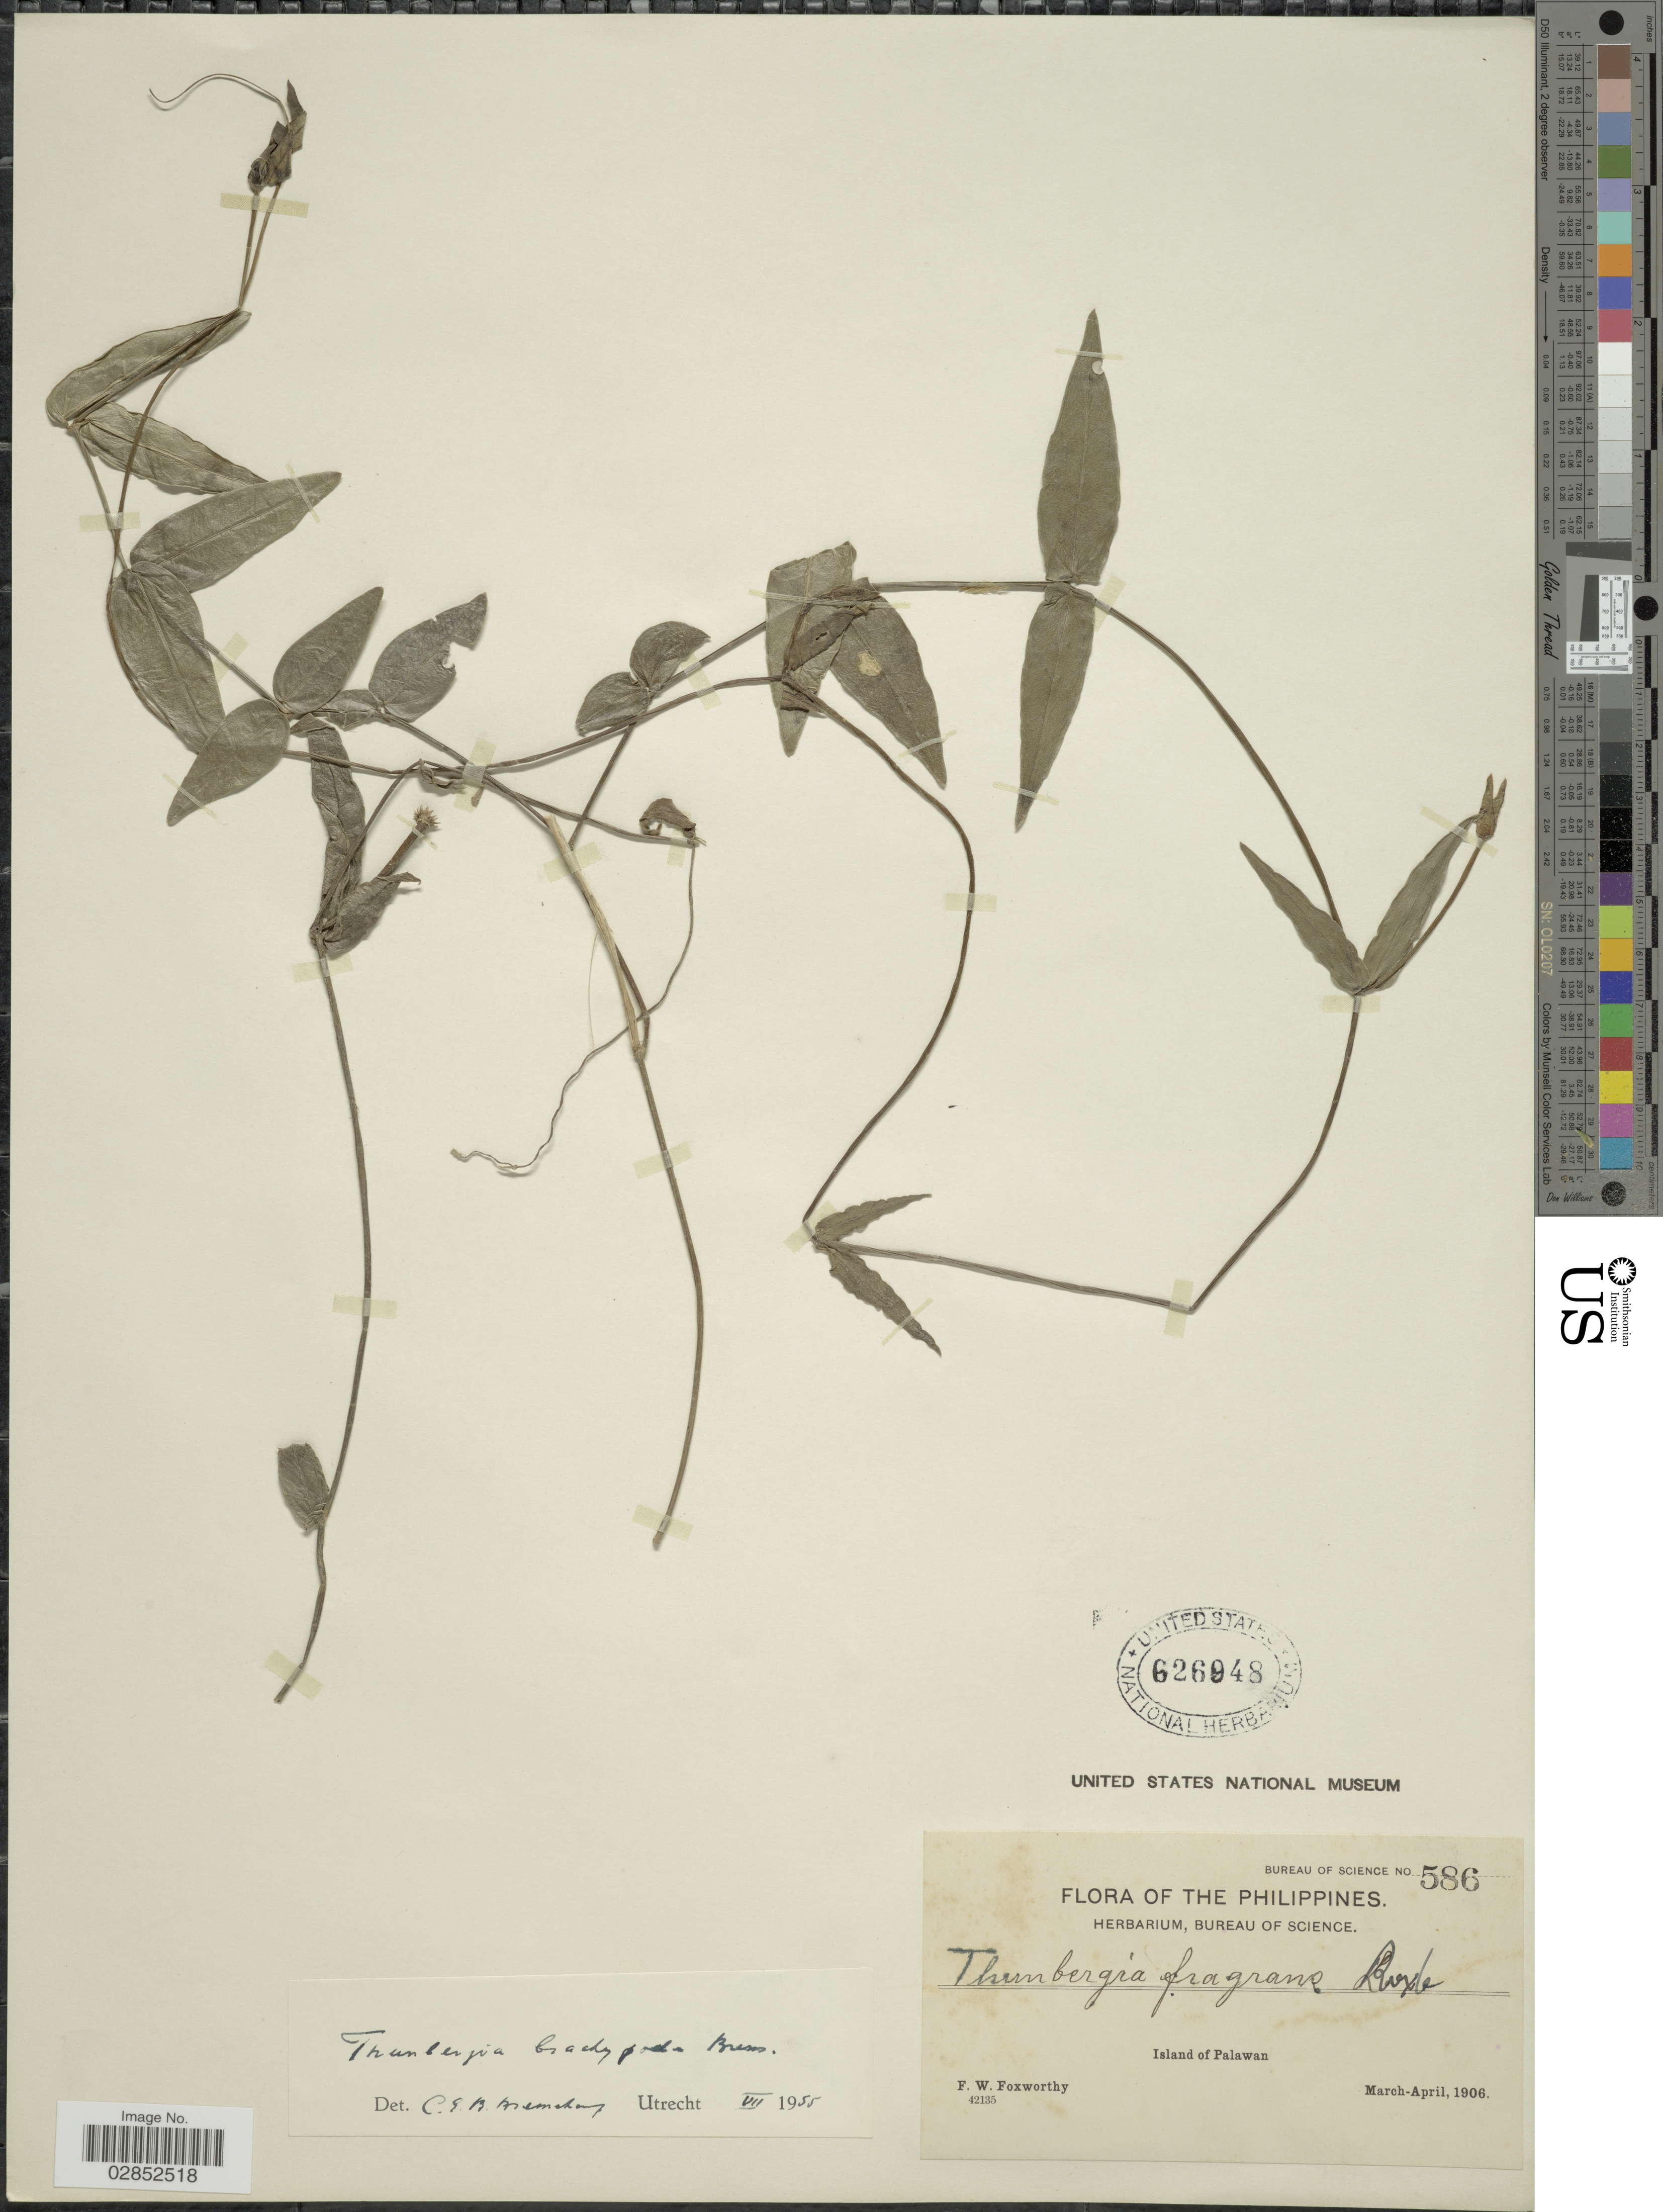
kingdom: Plantae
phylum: Tracheophyta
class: Magnoliopsida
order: Lamiales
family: Acanthaceae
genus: Thunbergia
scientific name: Thunbergia brachypoda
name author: Bremek.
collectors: F. W. Foxworthy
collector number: Bureau of Science 586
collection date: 1906-03/1906-04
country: Philippines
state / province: Mimaropa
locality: Island of Palawan.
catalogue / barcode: US 626048